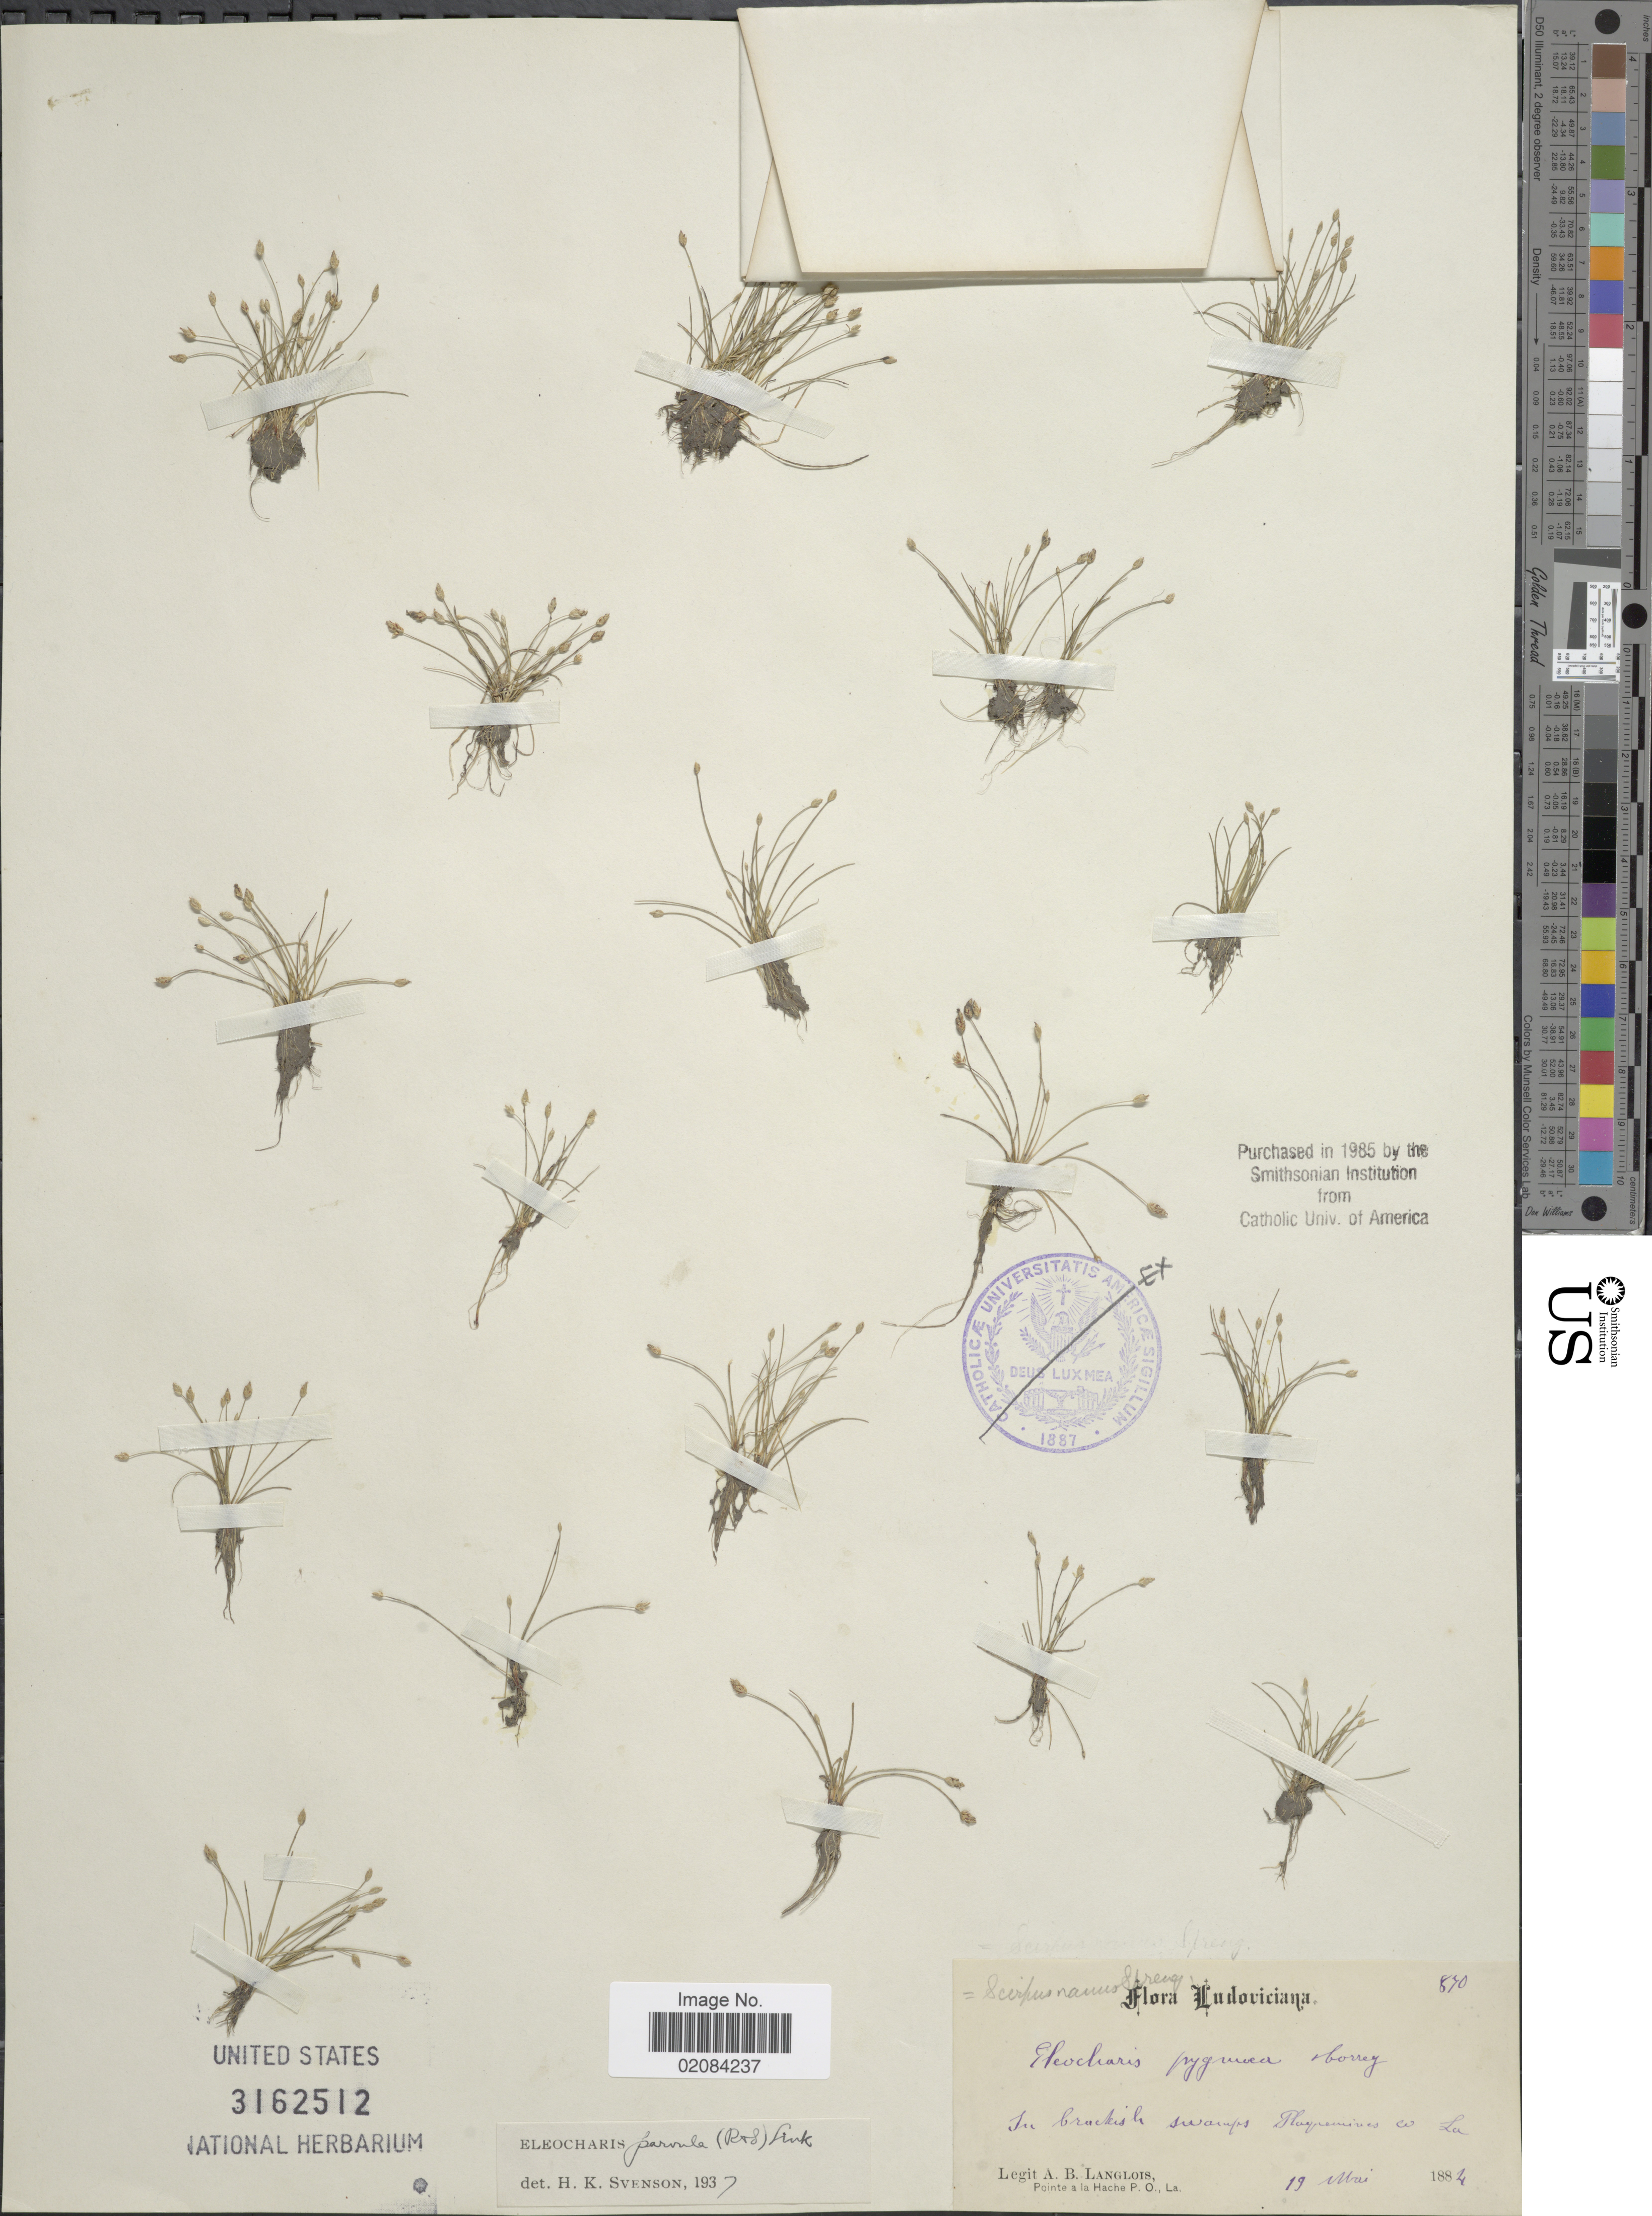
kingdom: Plantae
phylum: Tracheophyta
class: Liliopsida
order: Poales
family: Cyperaceae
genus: Eleocharis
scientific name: Eleocharis parvula var. anachaeta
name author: (Torr.) Svenson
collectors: A. Langlois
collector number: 870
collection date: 1884-05-19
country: United States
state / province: Louisiana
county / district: Plaquemines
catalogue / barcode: US 3162512